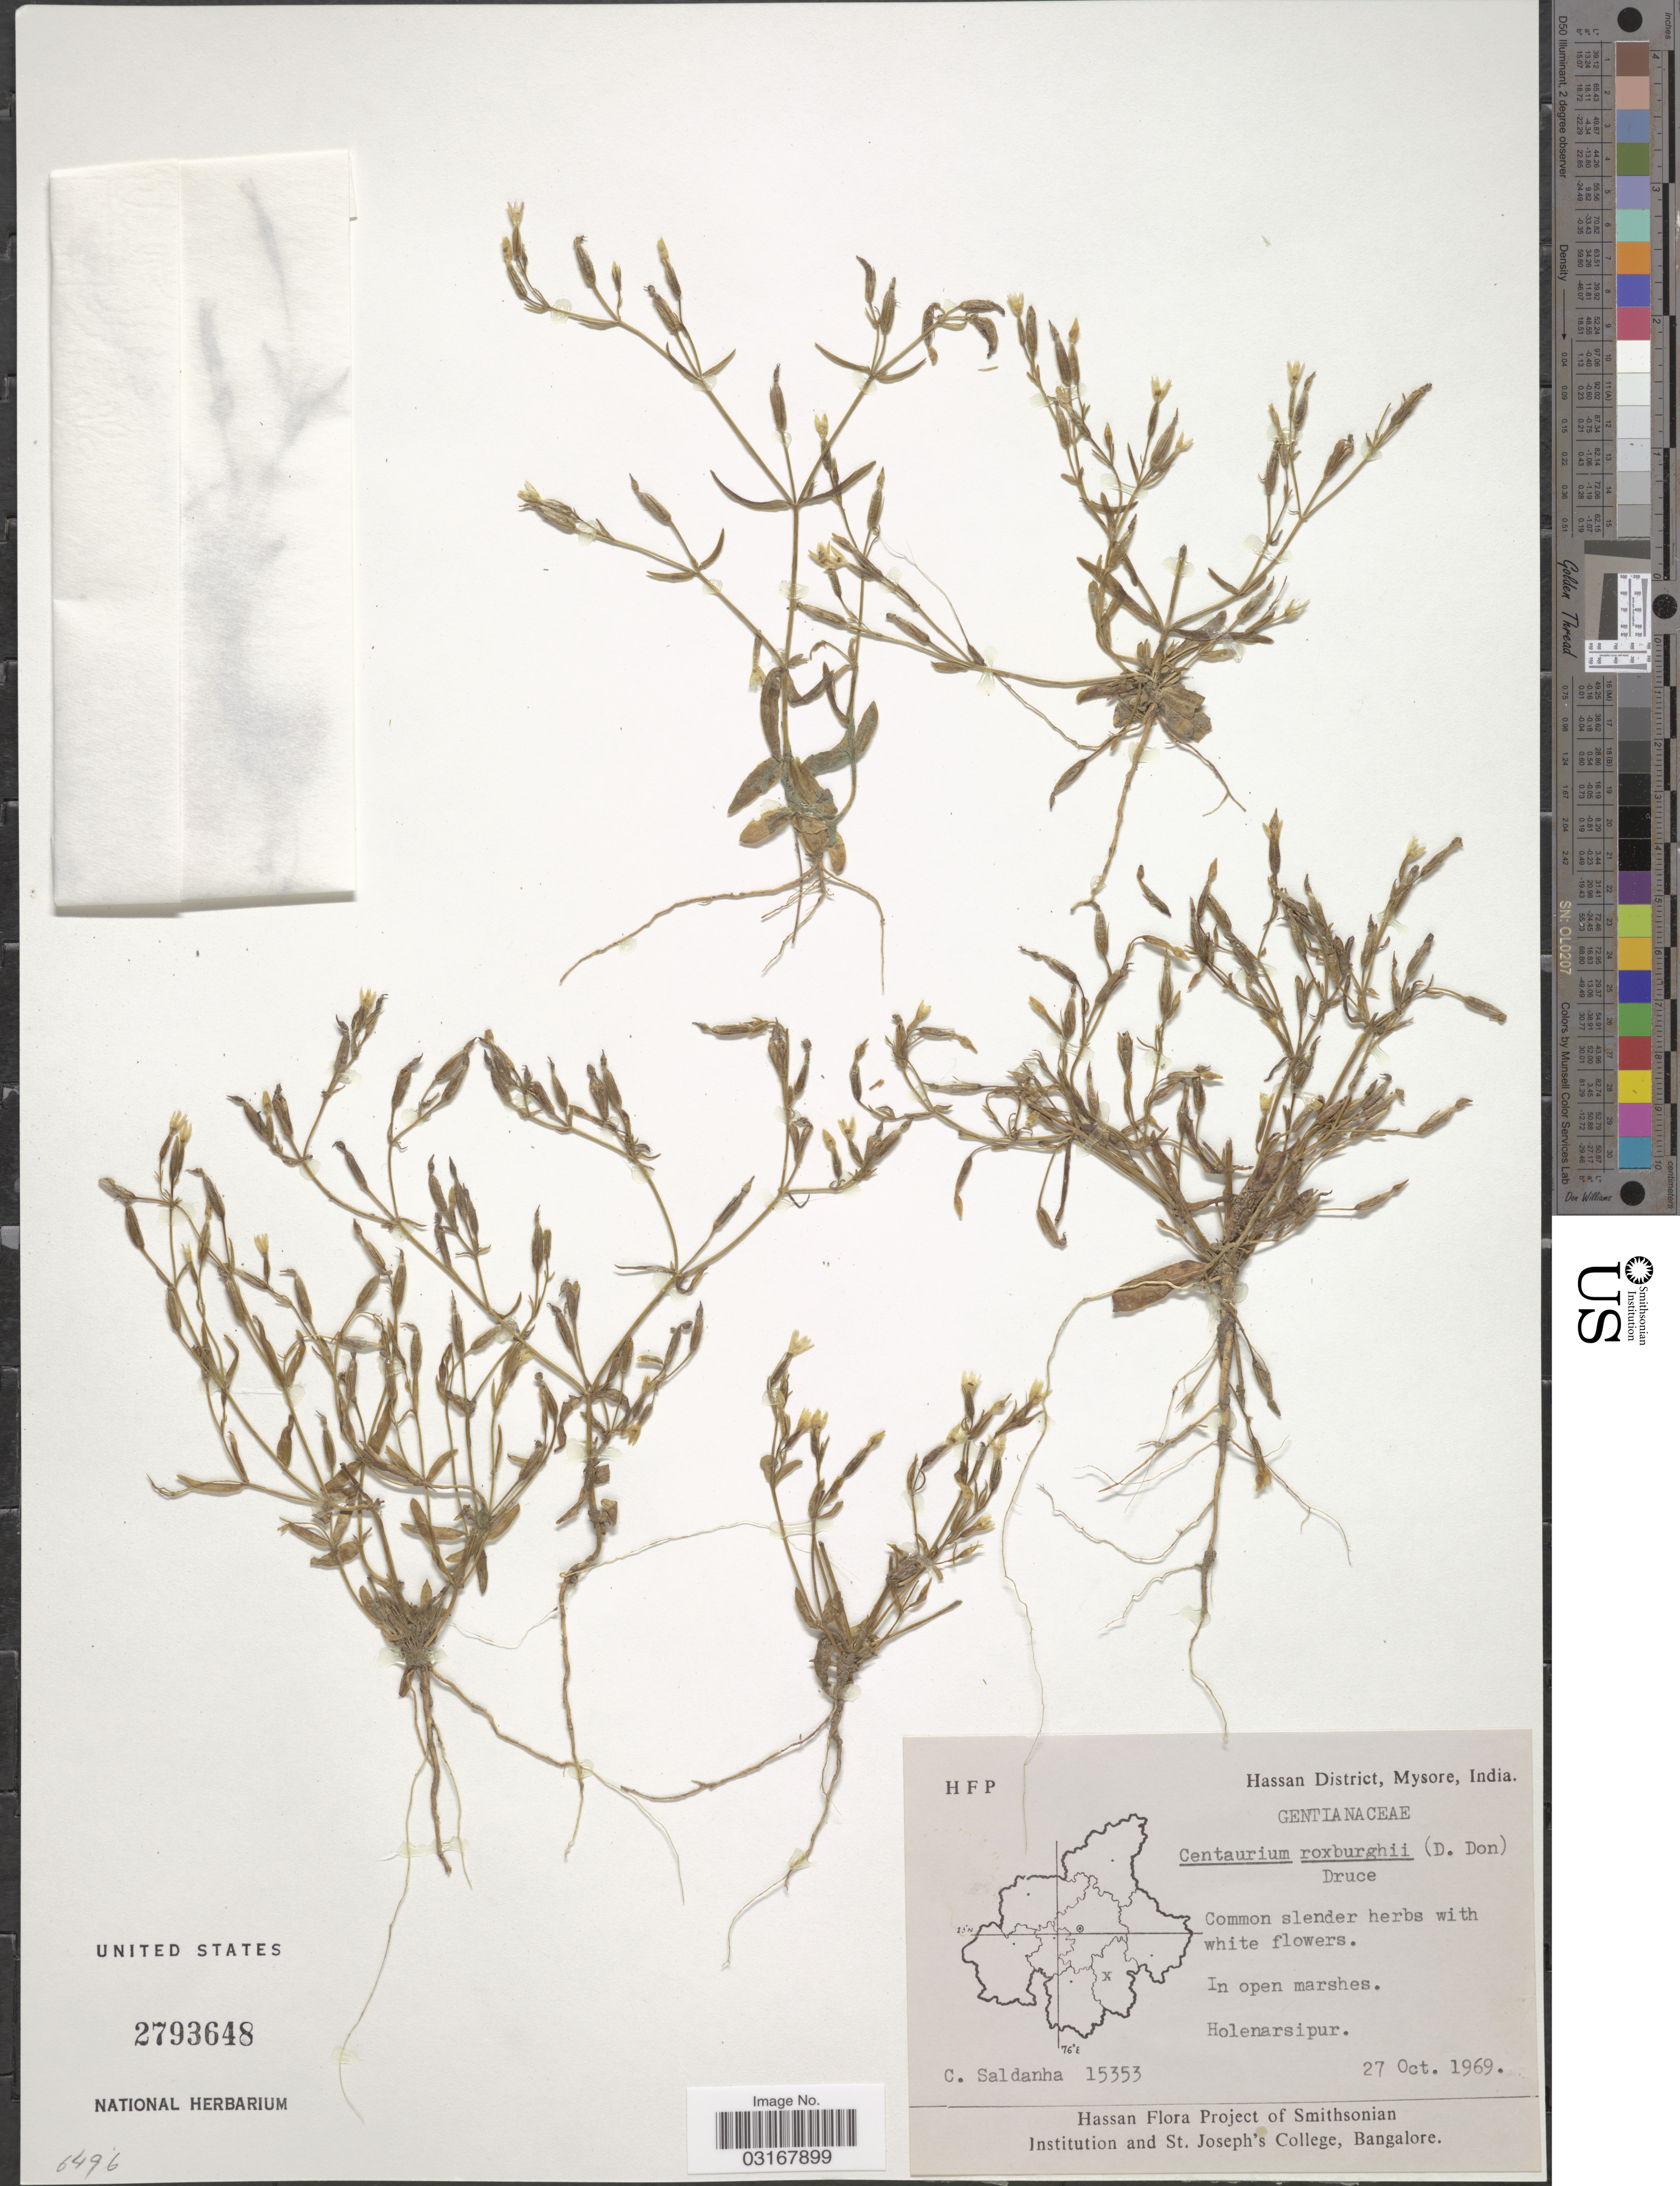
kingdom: Plantae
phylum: Tracheophyta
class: Magnoliopsida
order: Gentianales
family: Gentianaceae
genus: Centaurium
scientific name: Centaurium roxburghii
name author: Druce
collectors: C. Saldanha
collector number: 15353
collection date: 1969-10-27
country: India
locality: Hassan District, Mysore. In open marshes. Holenarsipur.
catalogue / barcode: US 2793648